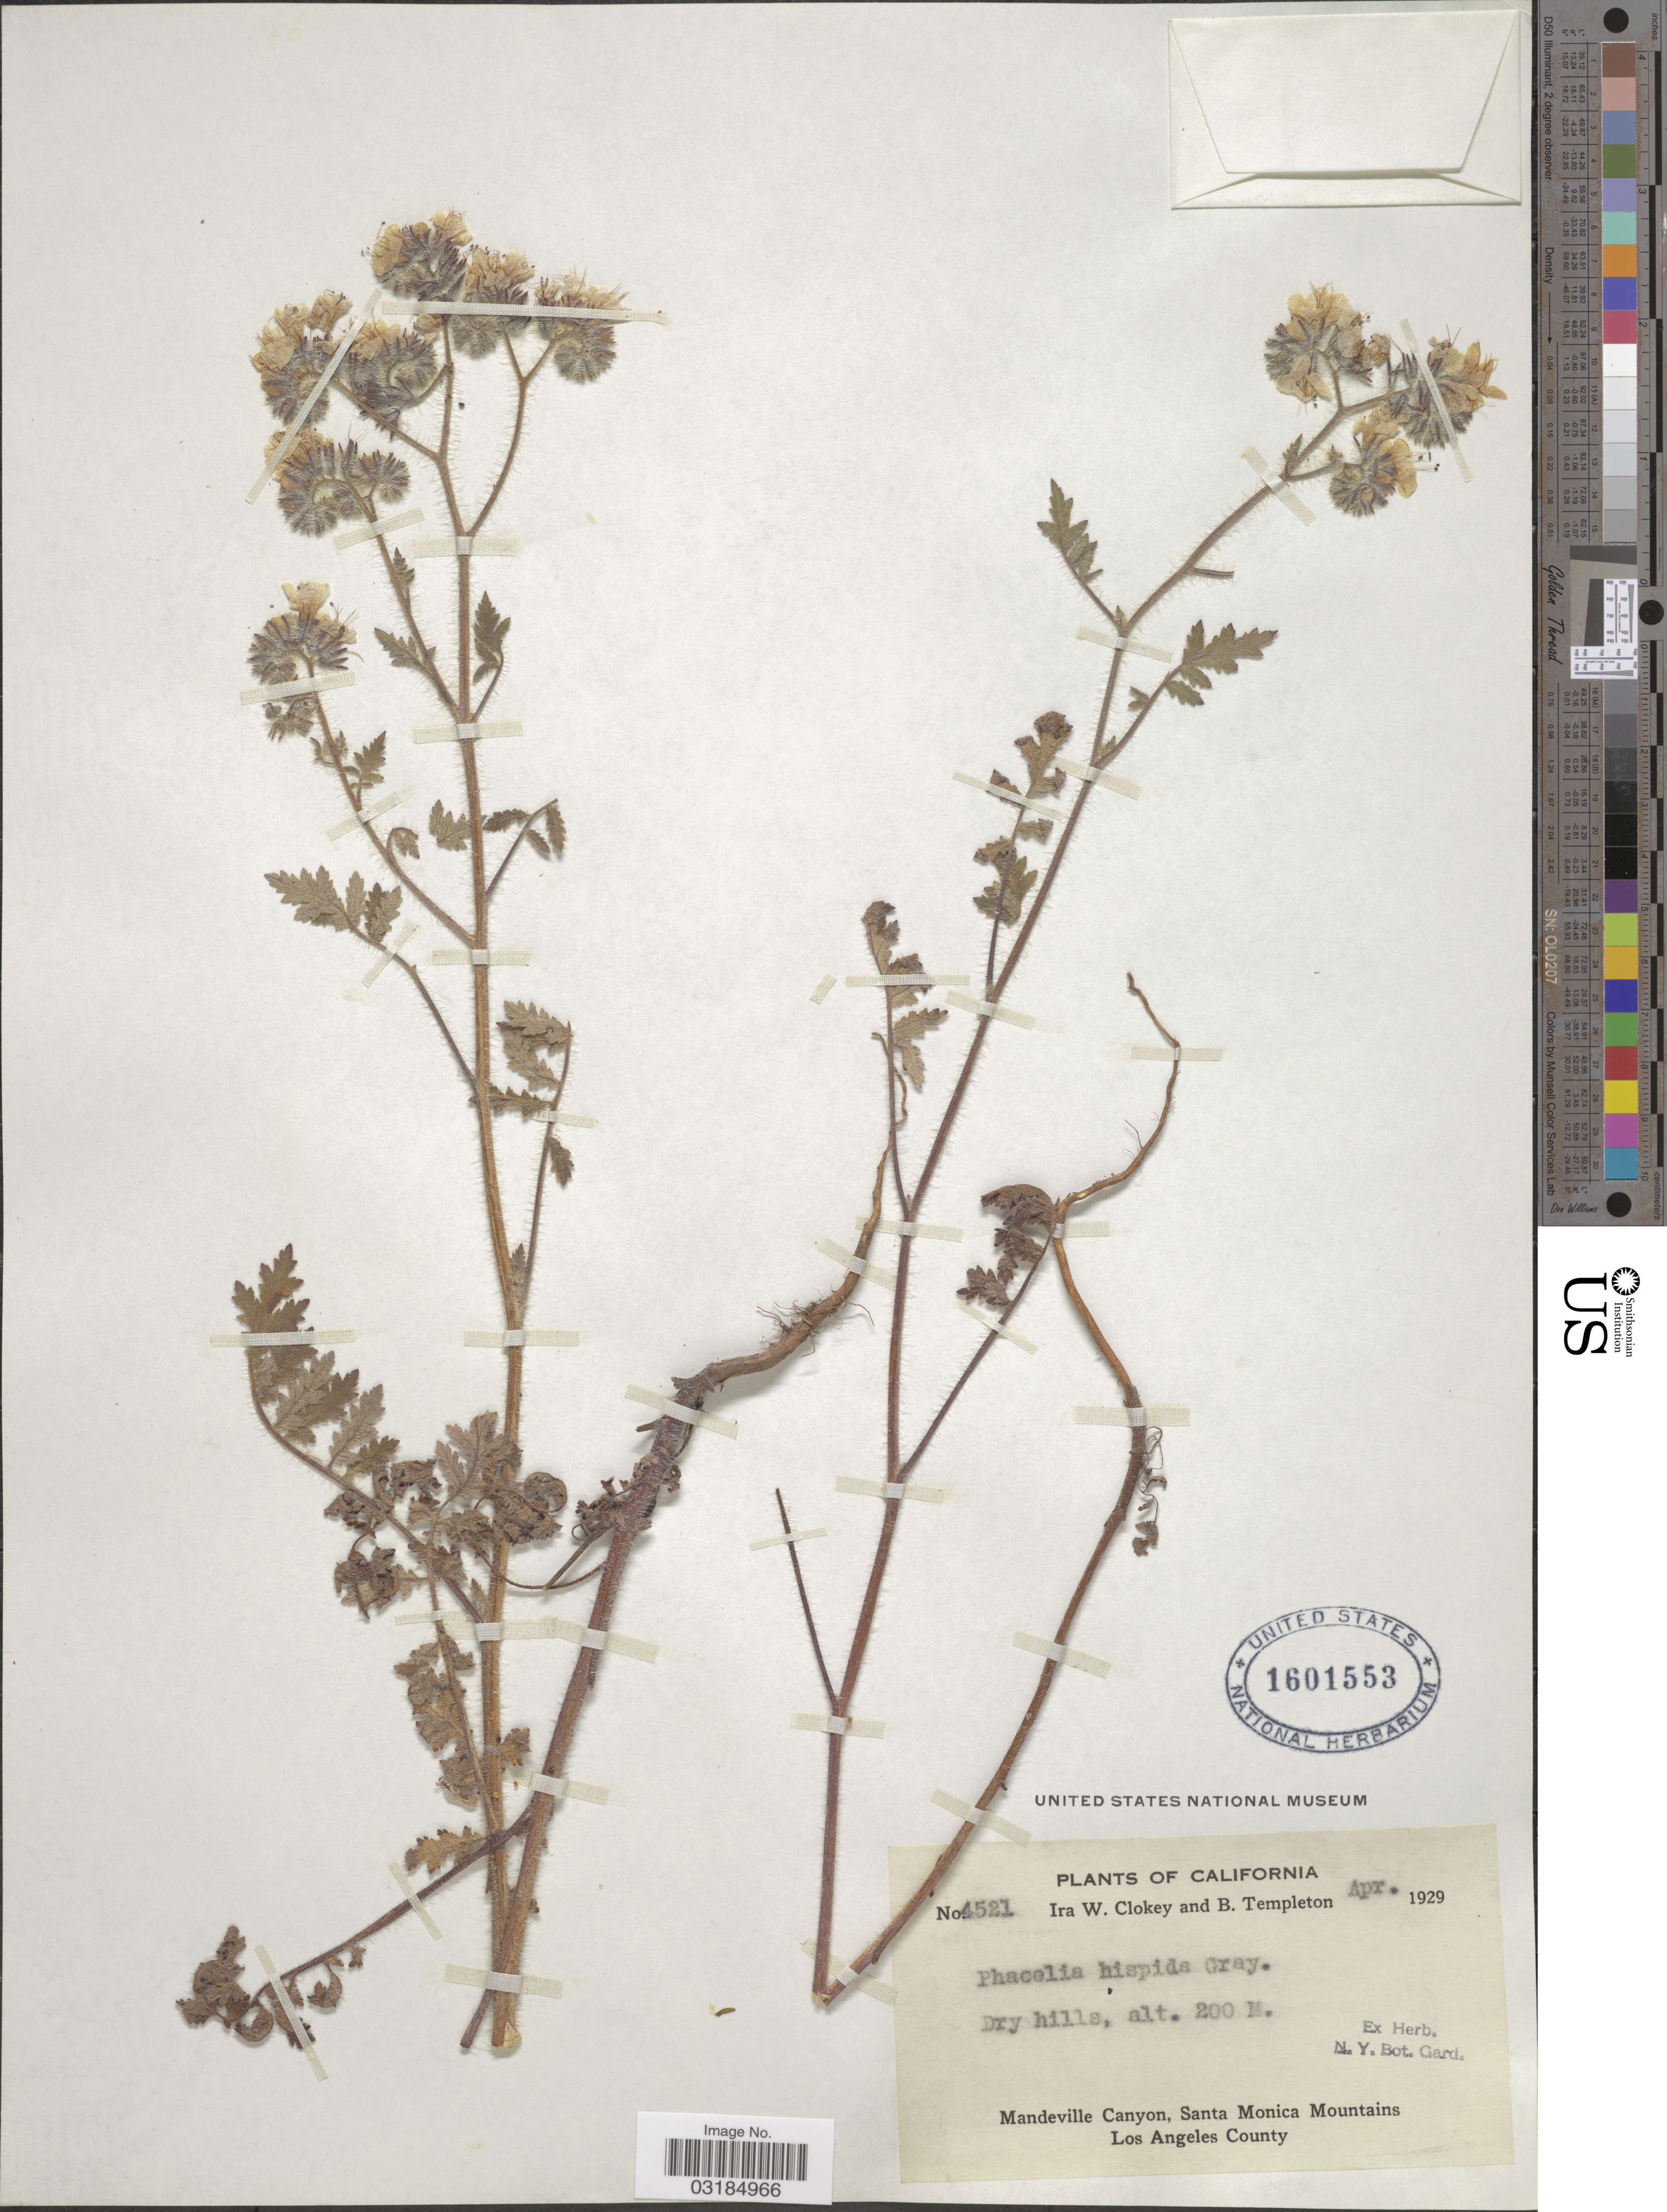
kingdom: Plantae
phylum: Tracheophyta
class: Magnoliopsida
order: Boraginales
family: Hydrophyllaceae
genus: Phacelia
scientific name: Phacelia cicutaria var. hispida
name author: (A. Gray) J.T. Howell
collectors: I. W. Clokey & B. Templeton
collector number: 4521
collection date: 1929-04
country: United States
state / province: California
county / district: Los Angeles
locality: Mandeville Canyon, Santa Monica Mountains. Los Angeles County.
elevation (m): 200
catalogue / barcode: US 1601553